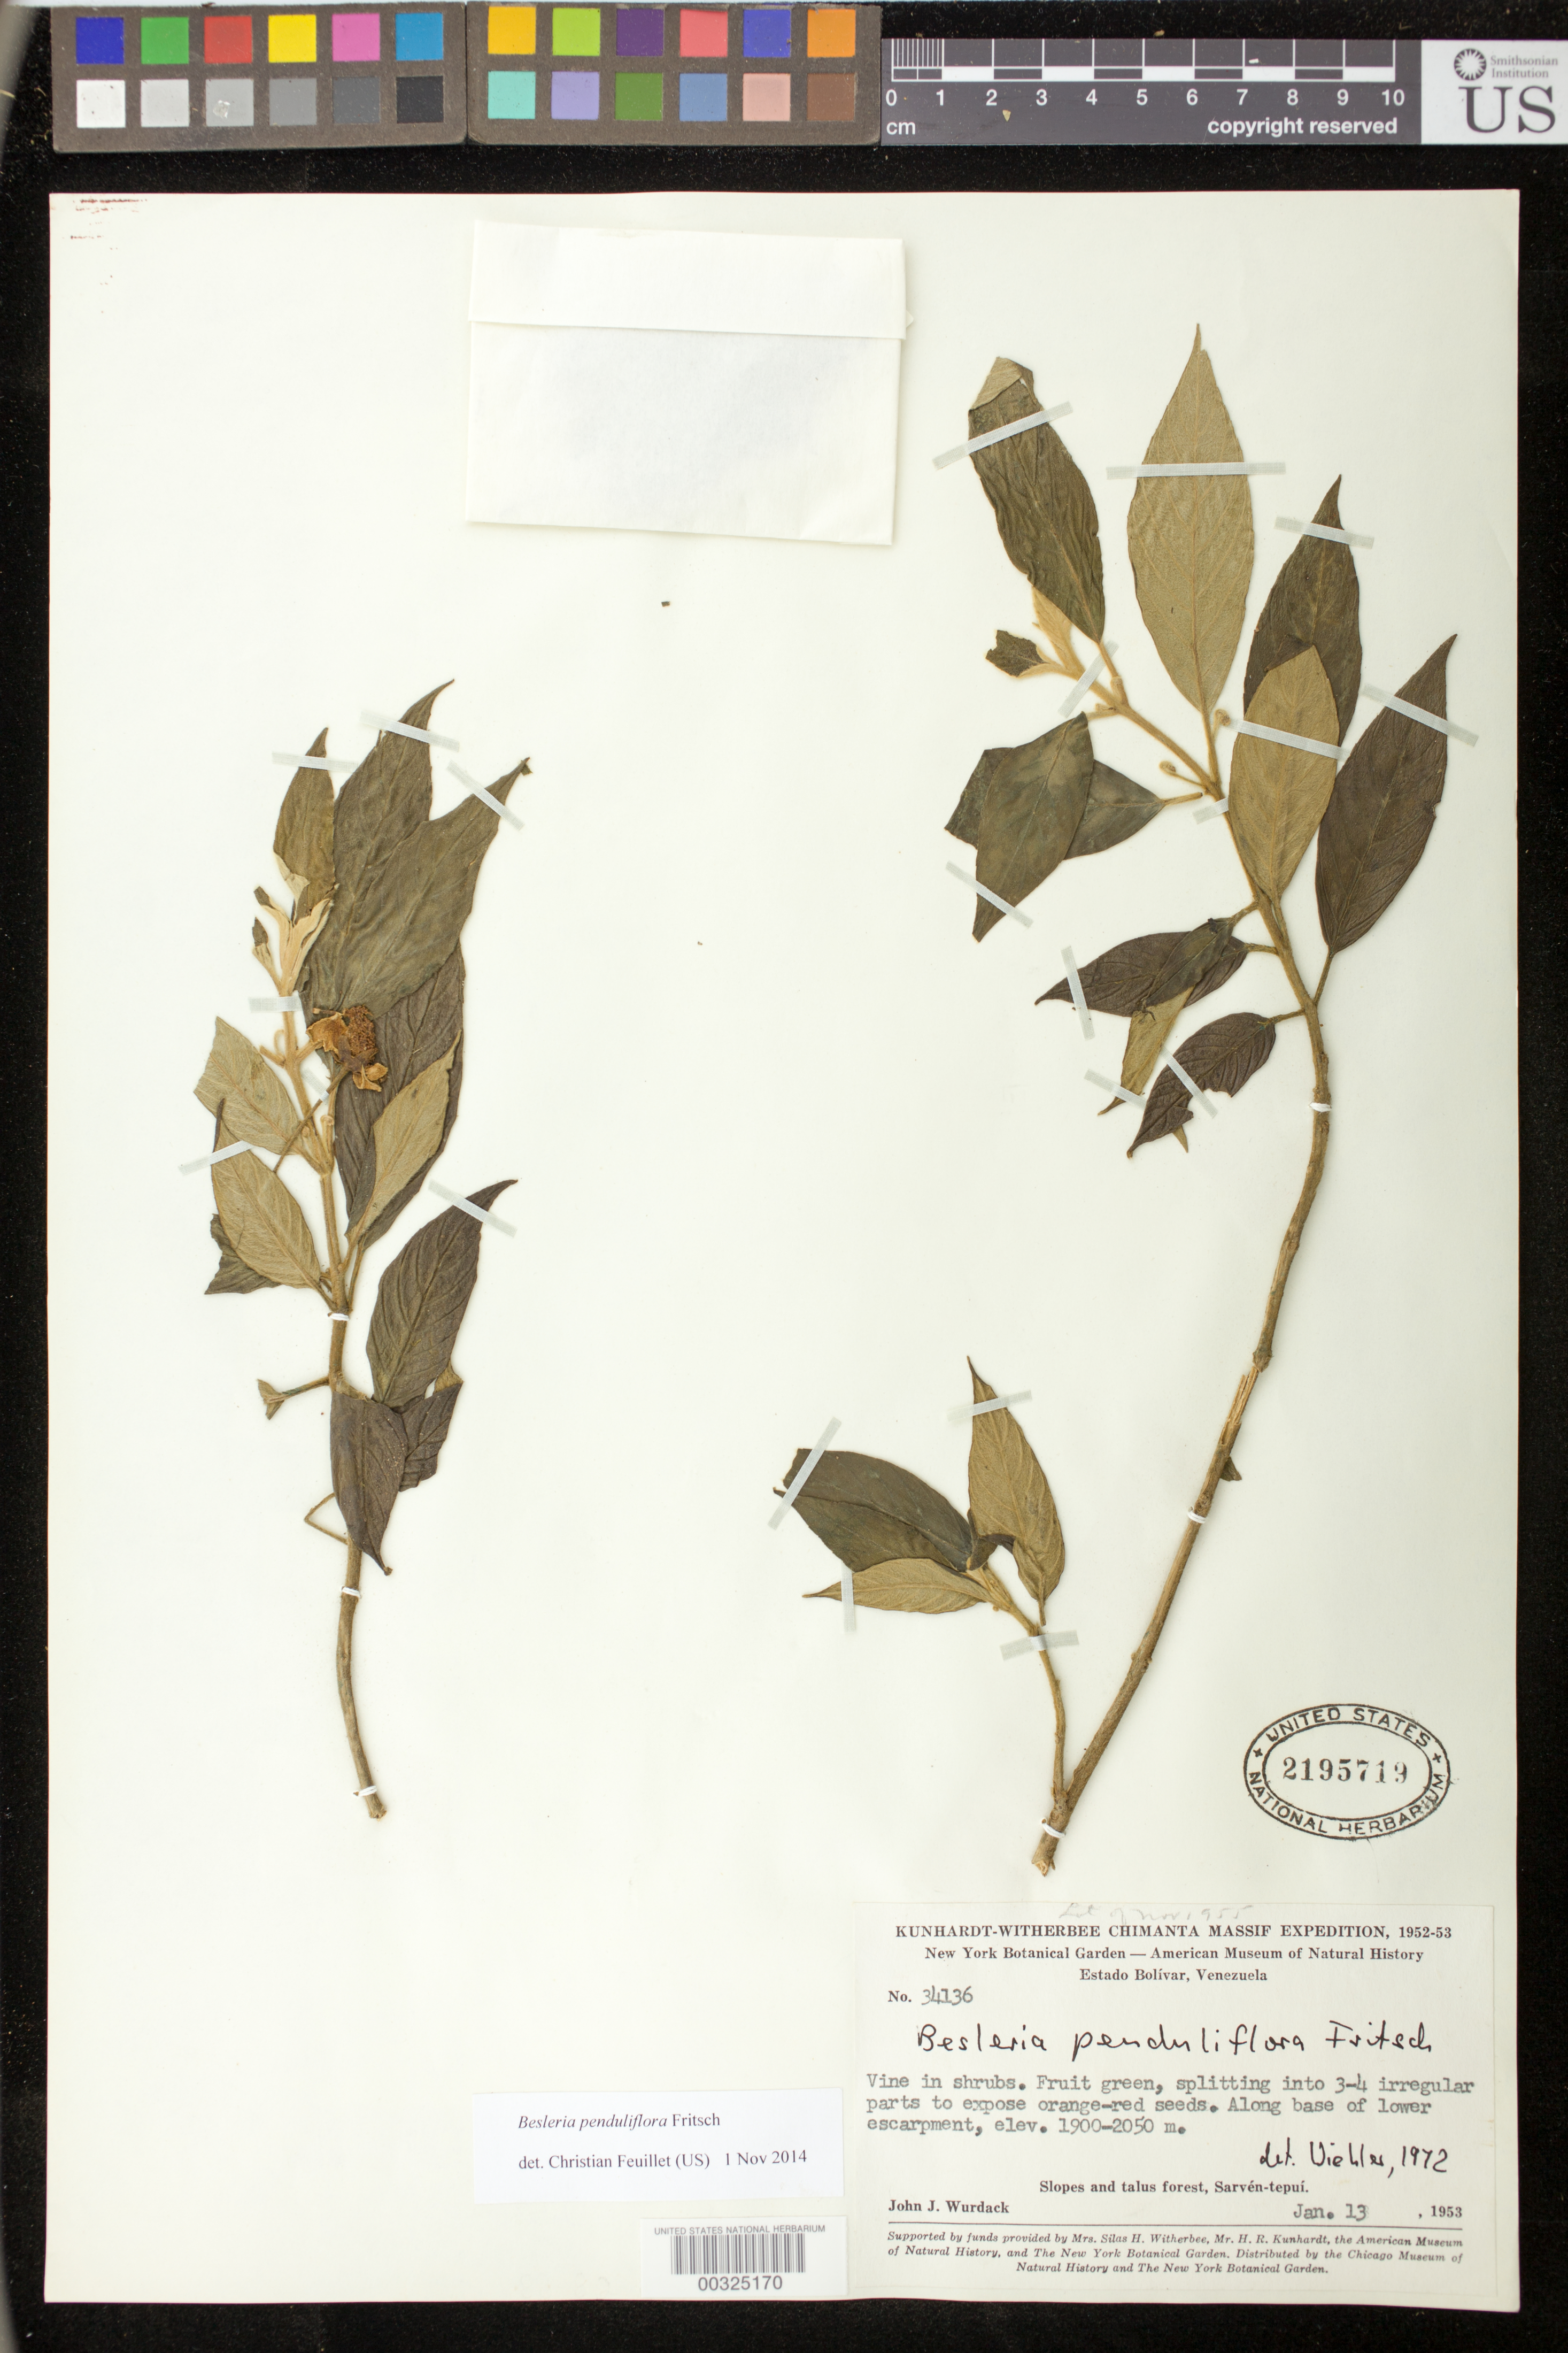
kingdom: Plantae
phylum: Tracheophyta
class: Magnoliopsida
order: Lamiales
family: Gesneriaceae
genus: Besleria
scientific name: Besleria penduliflora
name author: Fritsch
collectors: J. J. Wurdack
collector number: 34136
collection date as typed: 13 Jan 1953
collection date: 1953-01-13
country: Venezuela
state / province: Bolívar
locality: Along base of lower escarpment, Sarven-tepui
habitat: slopes and talus forest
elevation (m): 1900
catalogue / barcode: US 2195719